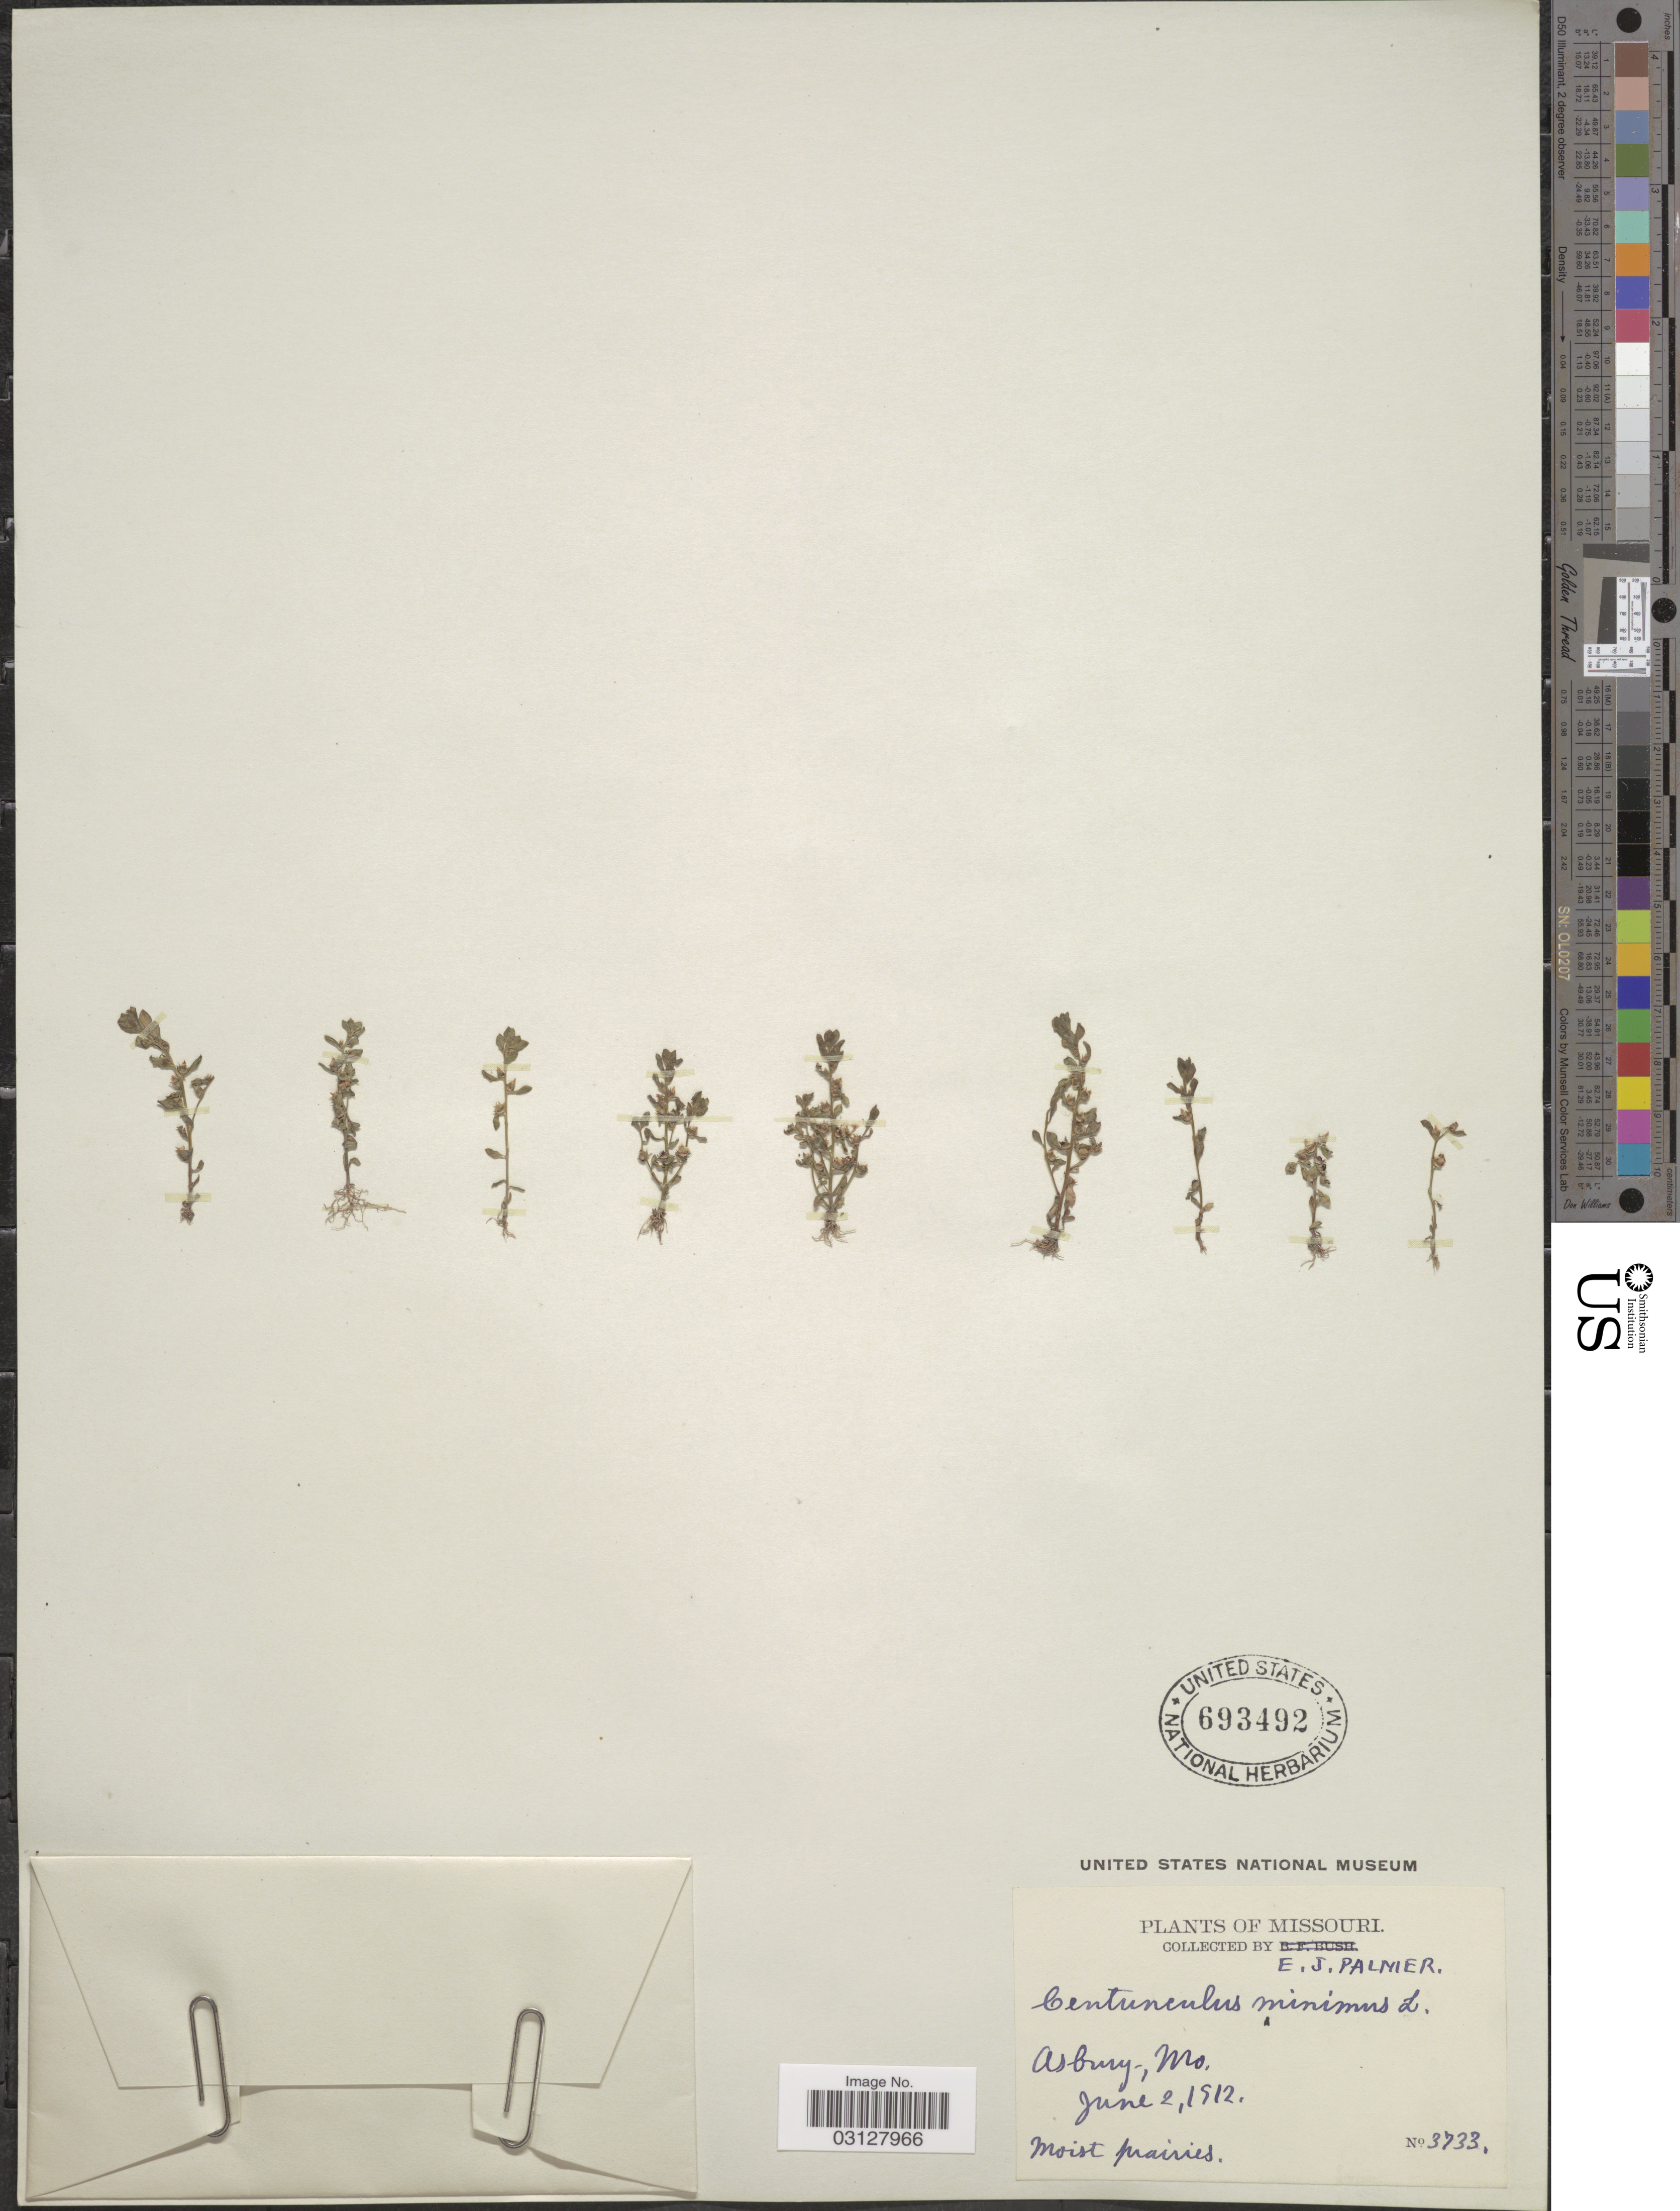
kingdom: Plantae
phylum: Tracheophyta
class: Magnoliopsida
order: Ericales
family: Primulaceae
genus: Centunculus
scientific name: Centunculus minimus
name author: L.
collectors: E. J. Palmer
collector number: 3733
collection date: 1912-06-02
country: United States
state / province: Missouri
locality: Asbury.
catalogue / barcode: US 693492